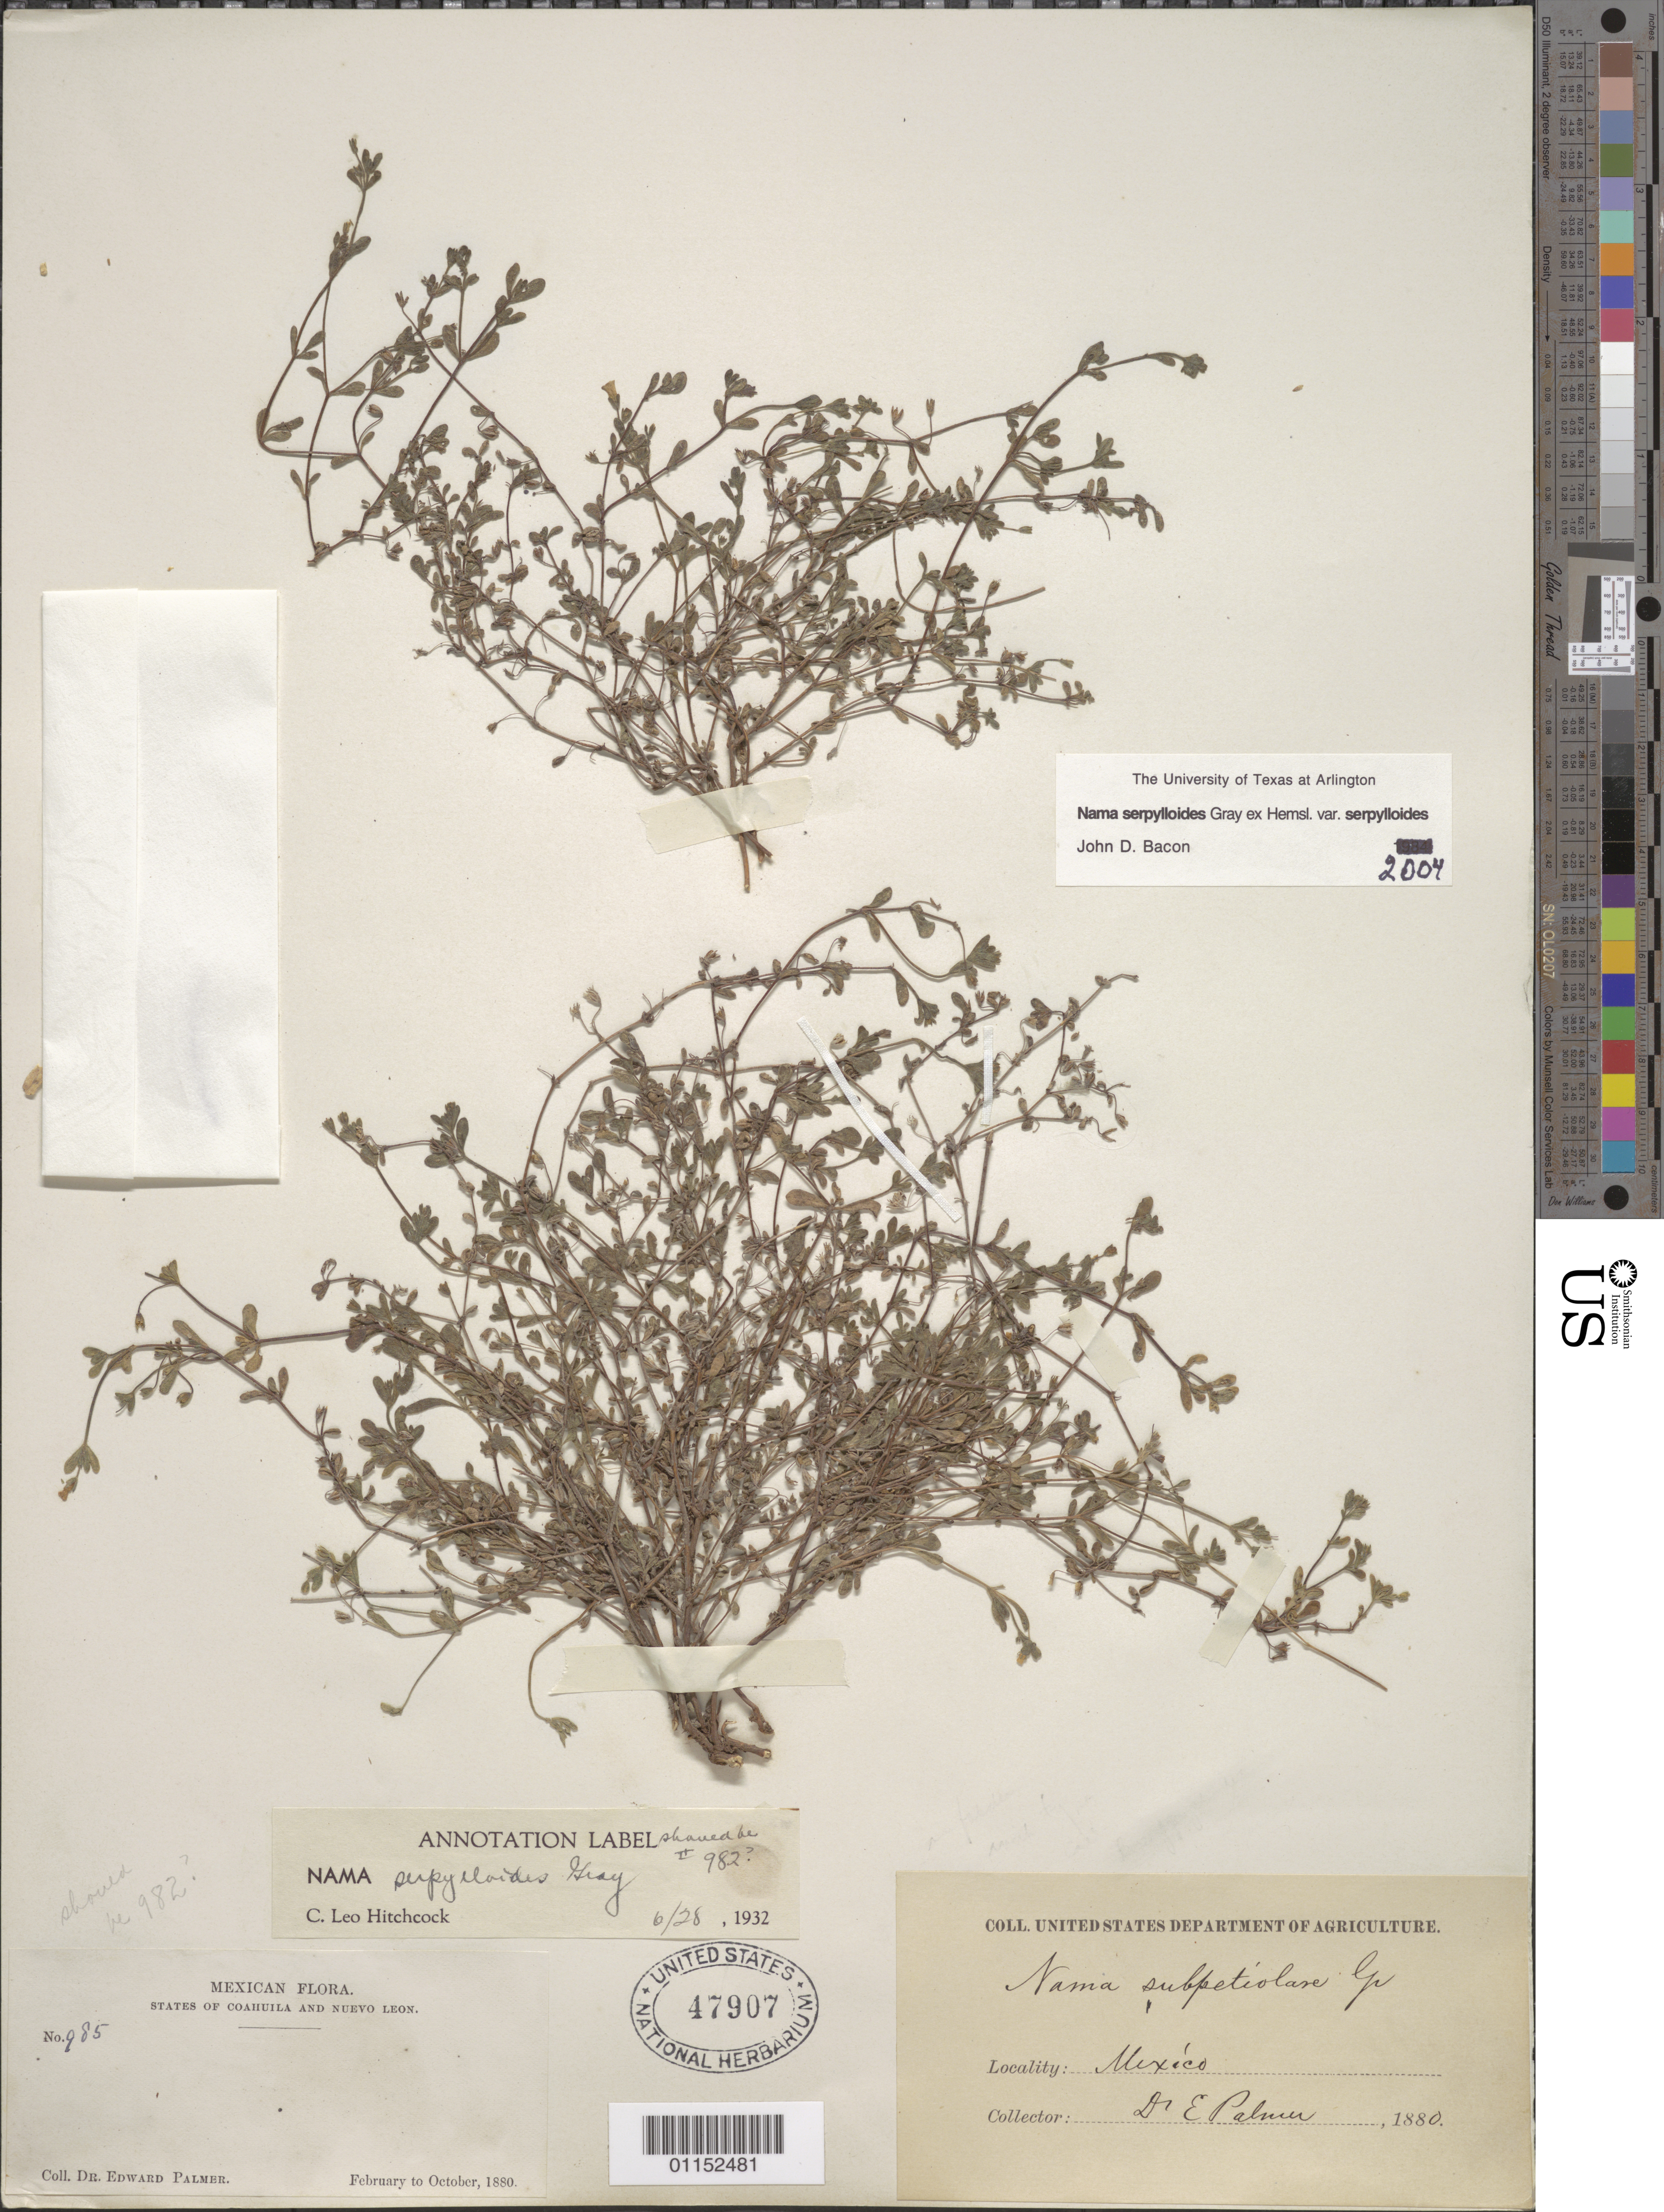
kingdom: Plantae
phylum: Tracheophyta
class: Magnoliopsida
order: Boraginales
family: Namaceae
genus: Nama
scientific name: Nama serpylloides var. serpylloides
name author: S.F. Gray ex Hemsl.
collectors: E. Palmer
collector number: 985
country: Mexico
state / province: Coahuila / Nuevo León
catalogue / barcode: US 47907